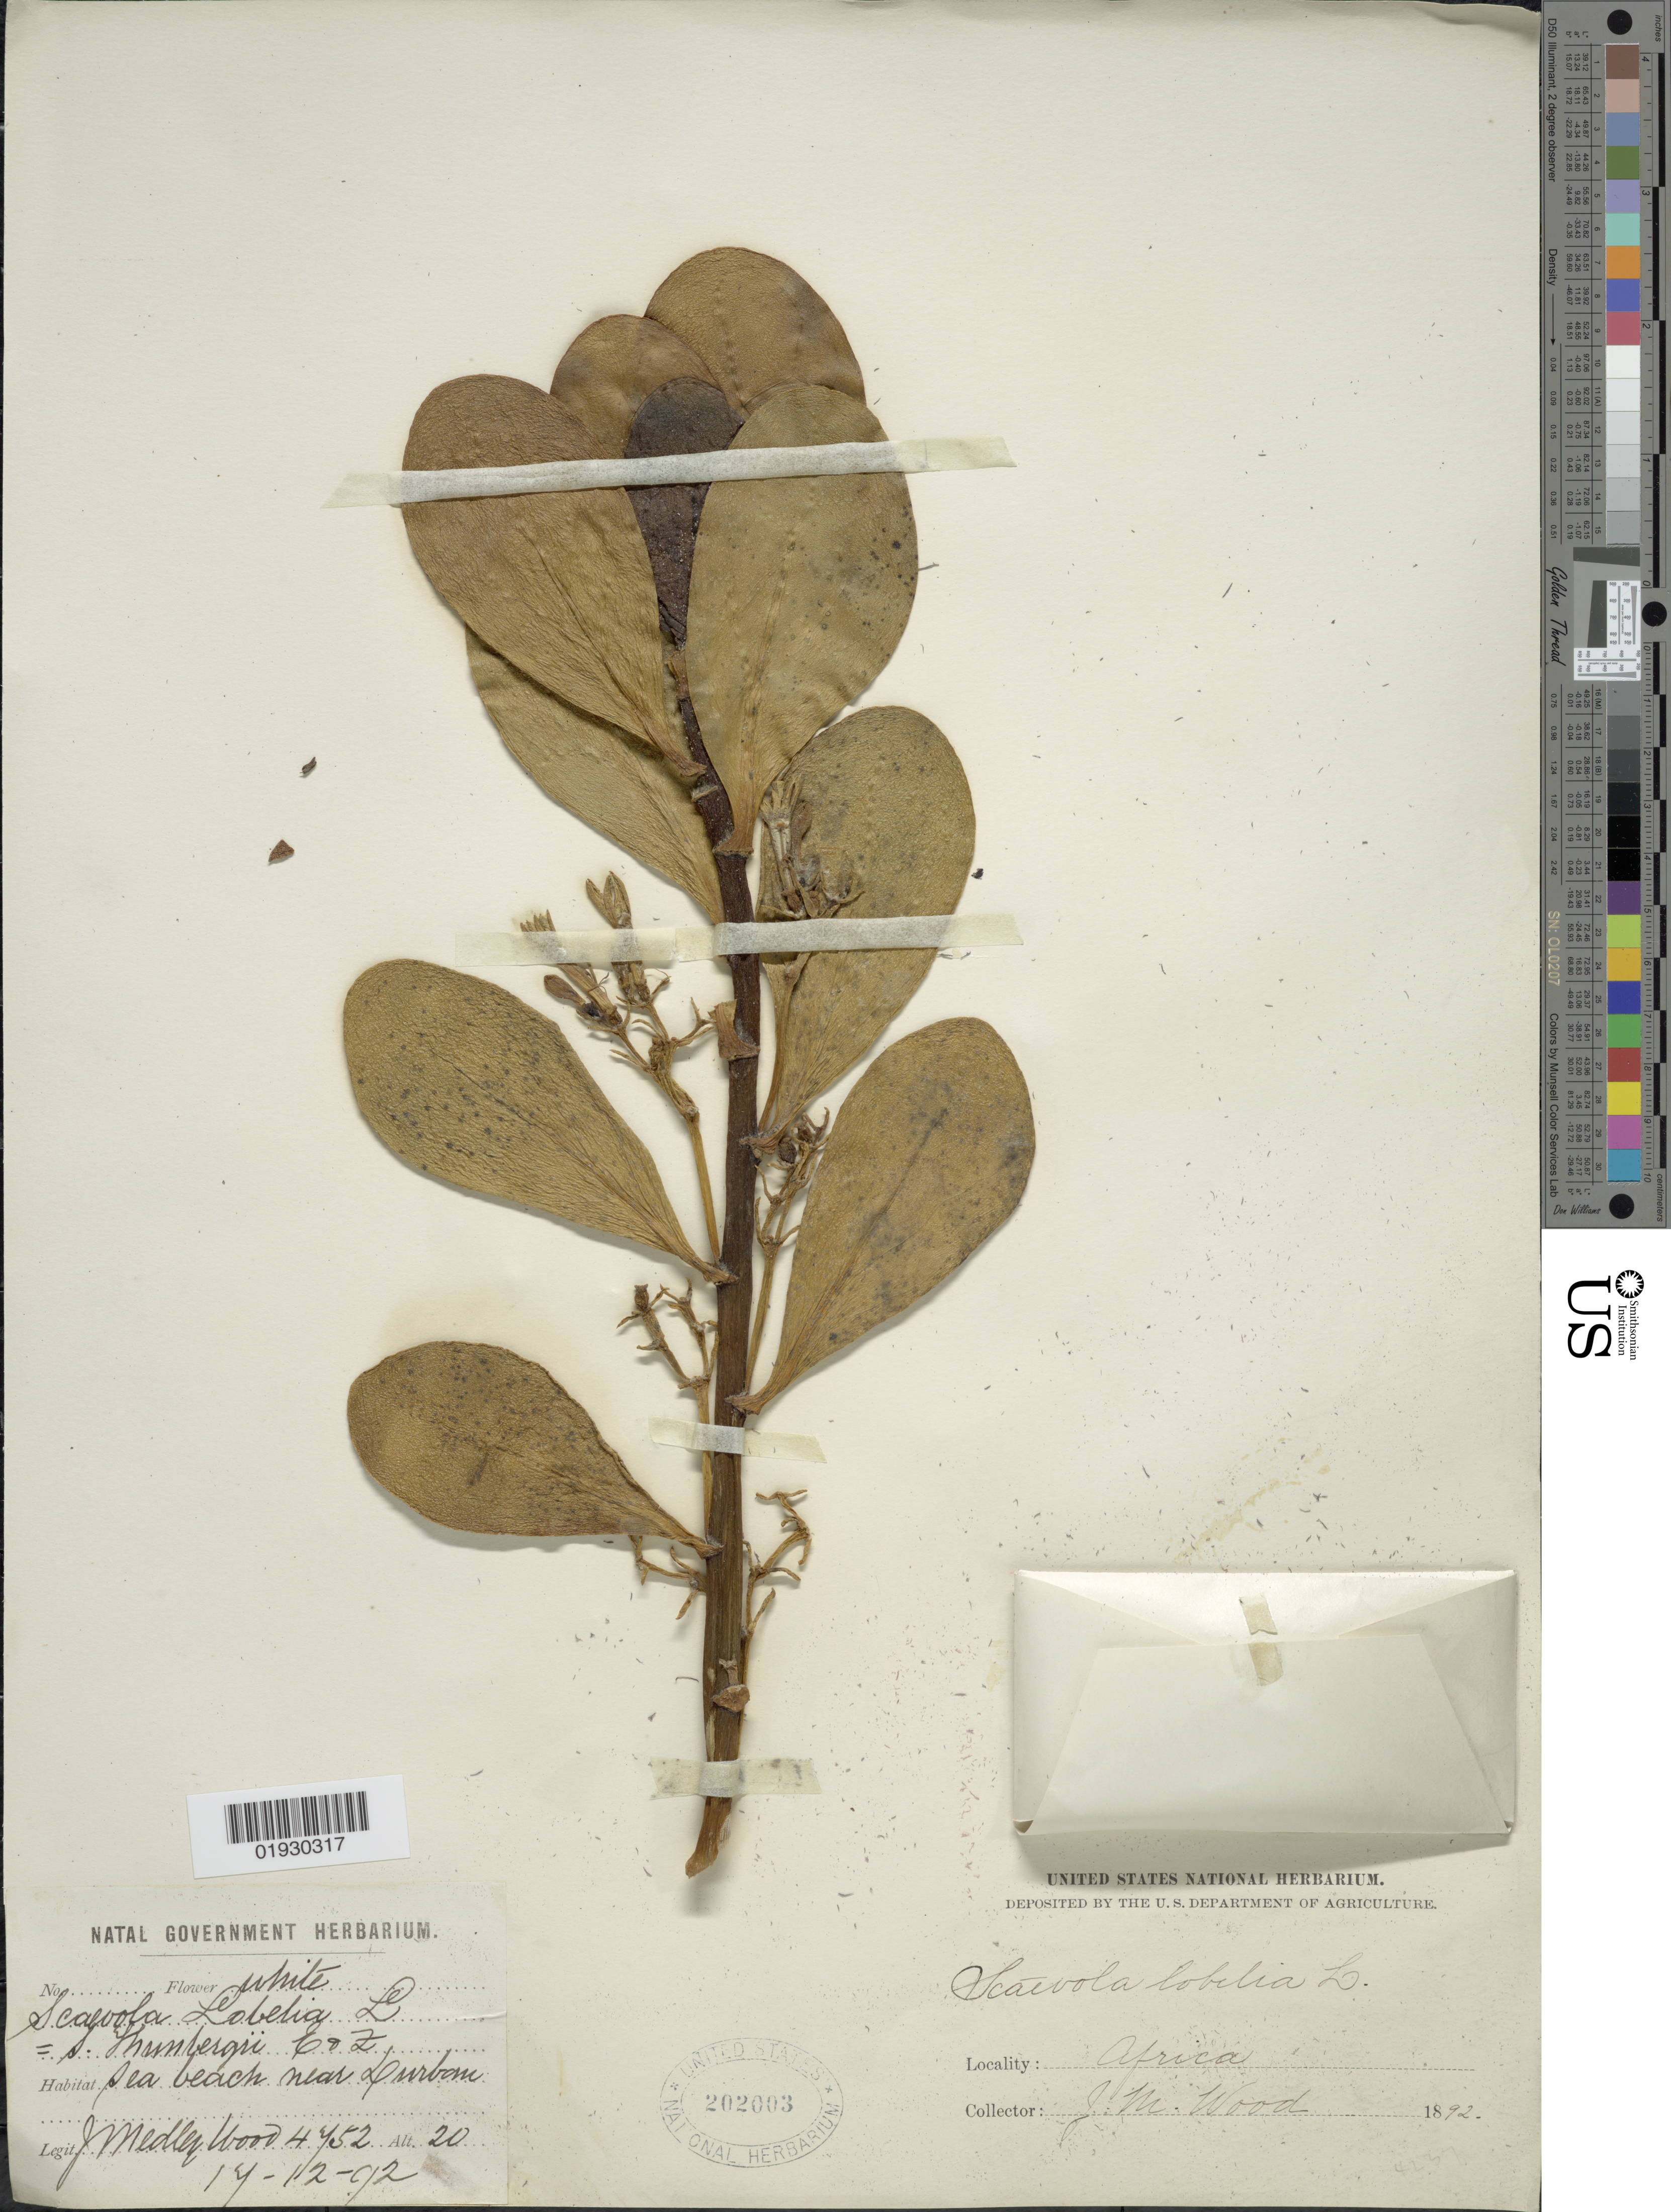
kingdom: Plantae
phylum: Tracheophyta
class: Magnoliopsida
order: Asterales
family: Goodeniaceae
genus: Scaevola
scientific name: Scaevola plumieri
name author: (L.) Vahl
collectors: J. Medley Wood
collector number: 4752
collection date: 1892-12-17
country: South Africa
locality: Sea beach near Durban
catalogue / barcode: US 202003